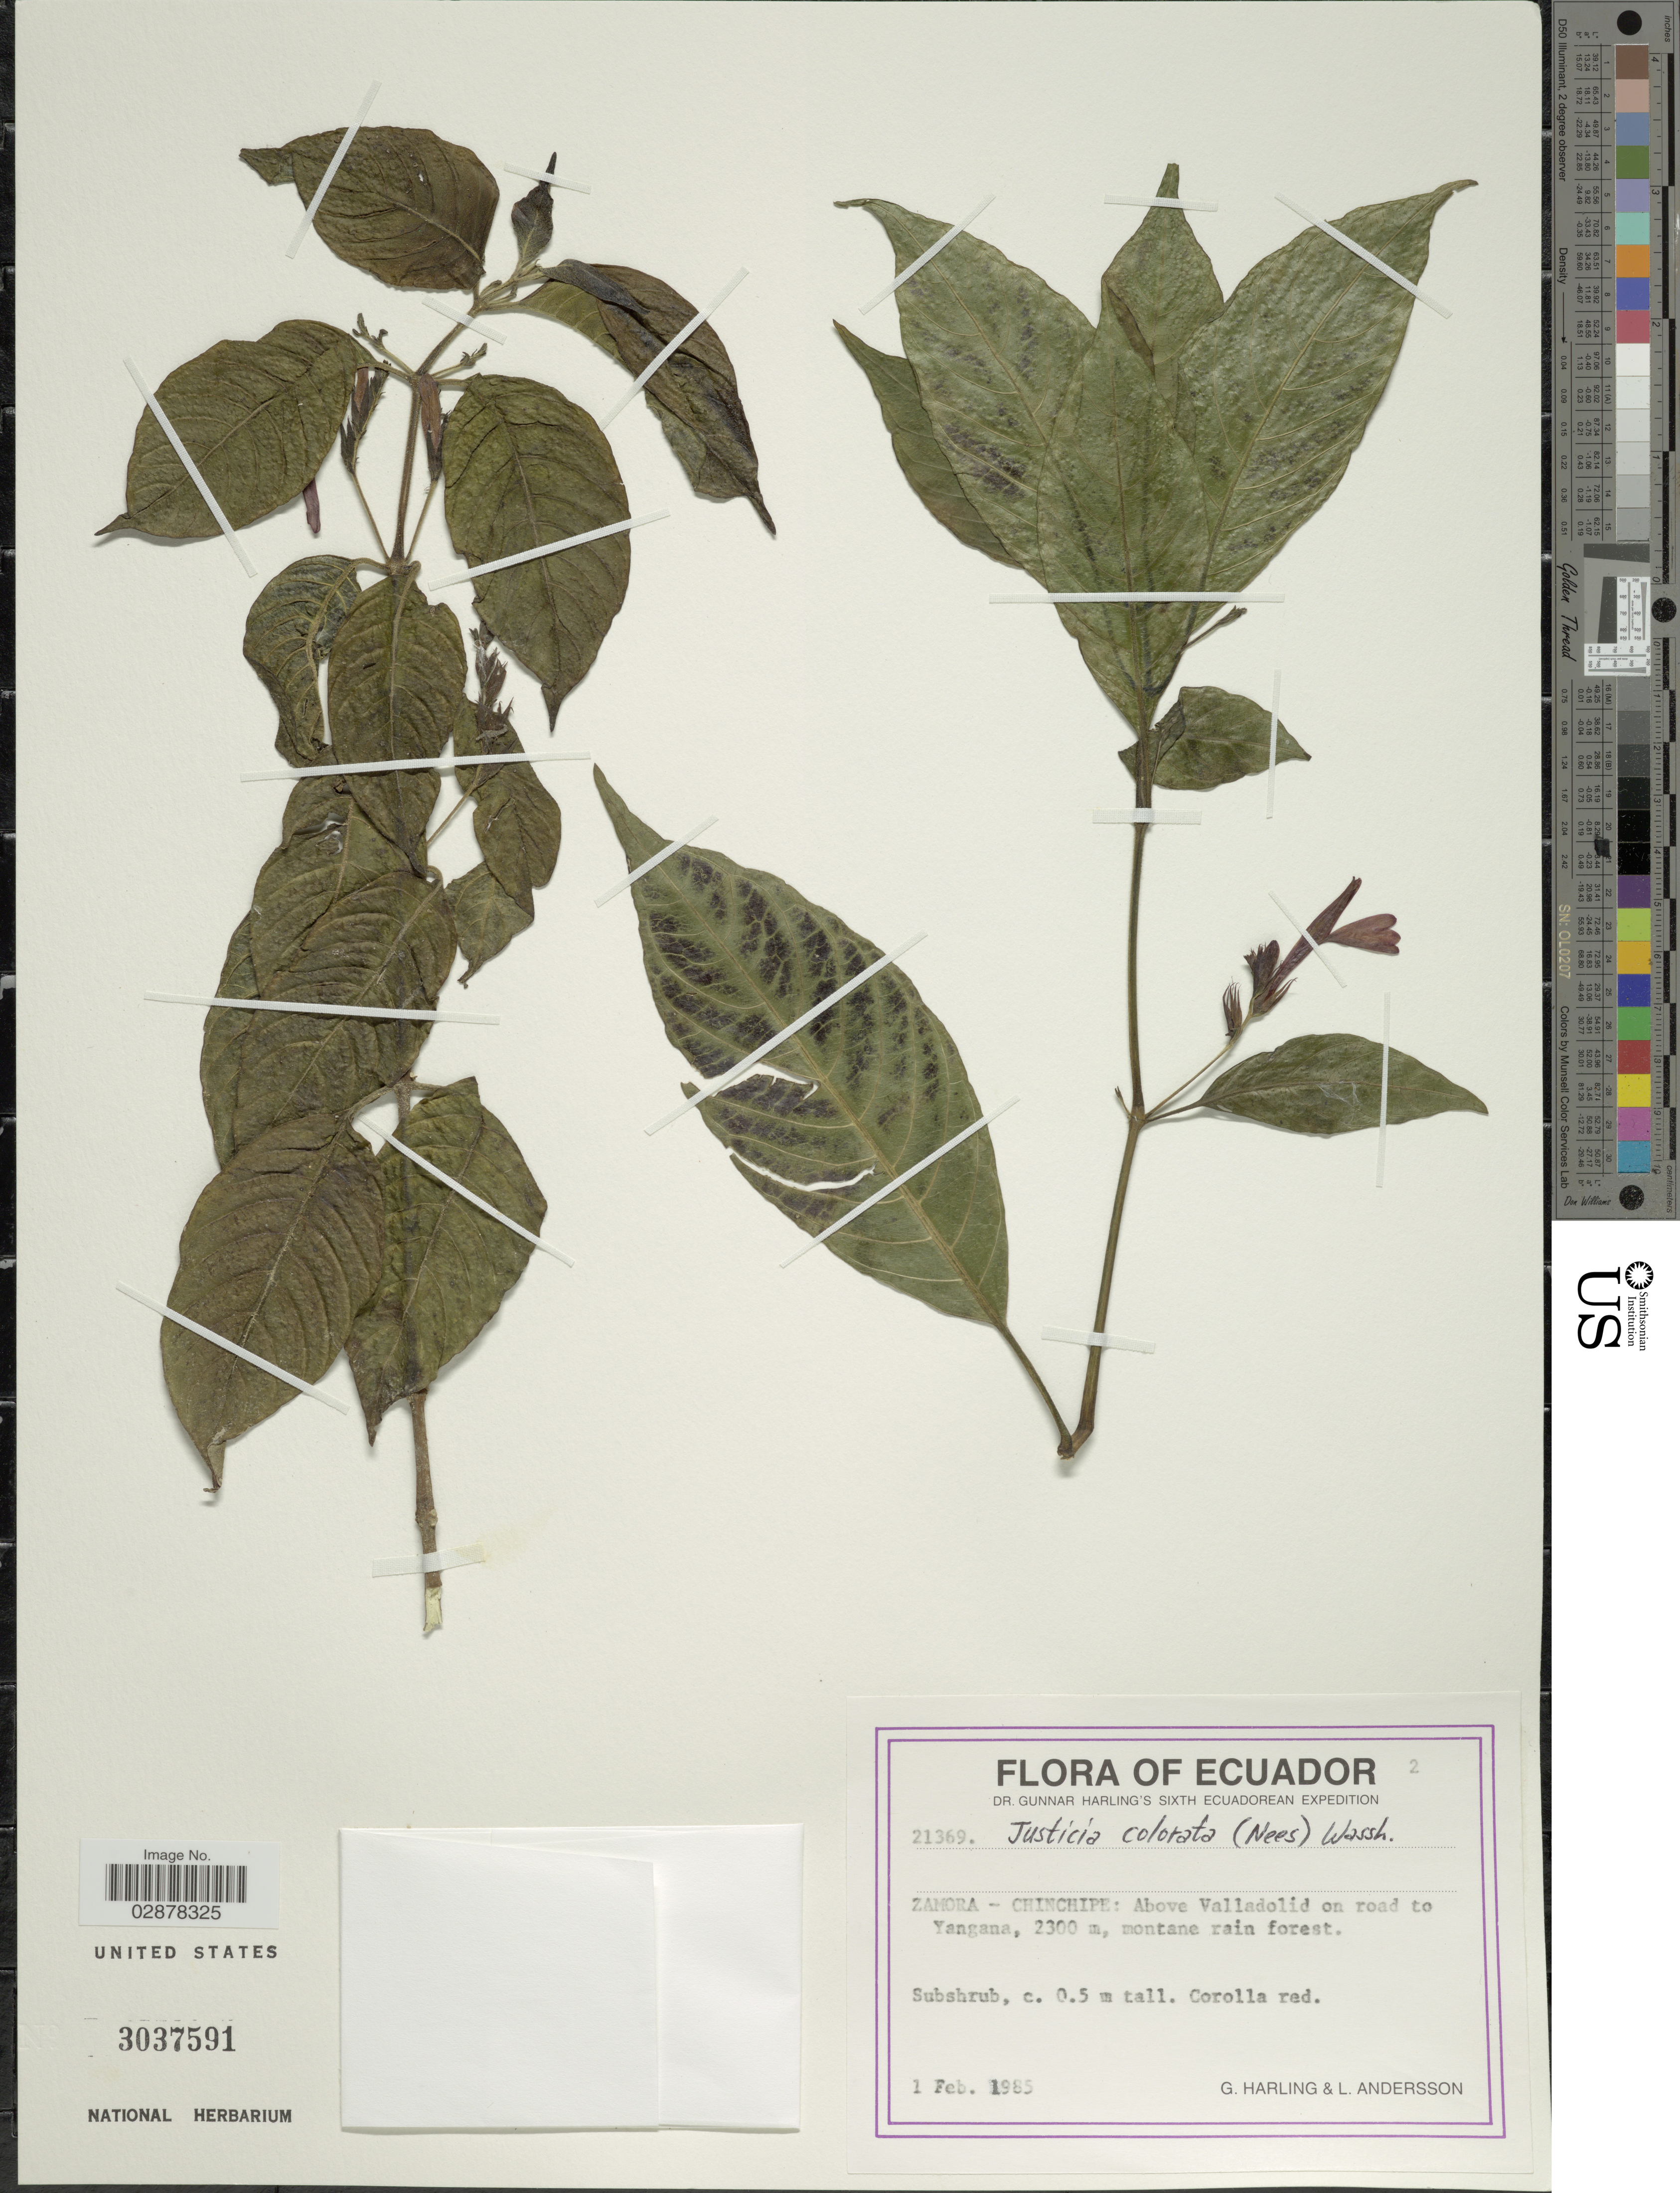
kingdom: Plantae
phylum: Tracheophyta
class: Magnoliopsida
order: Lamiales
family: Acanthaceae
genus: Justicia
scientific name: Justicia colorata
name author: (Nees) Wassh.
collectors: G. Harling & L. Andersson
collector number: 21369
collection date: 1985-02-01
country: Ecuador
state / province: Zamora-Chinchipe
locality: Above Valladolid on road to Yangana.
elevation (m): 2300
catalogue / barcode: US 3037591